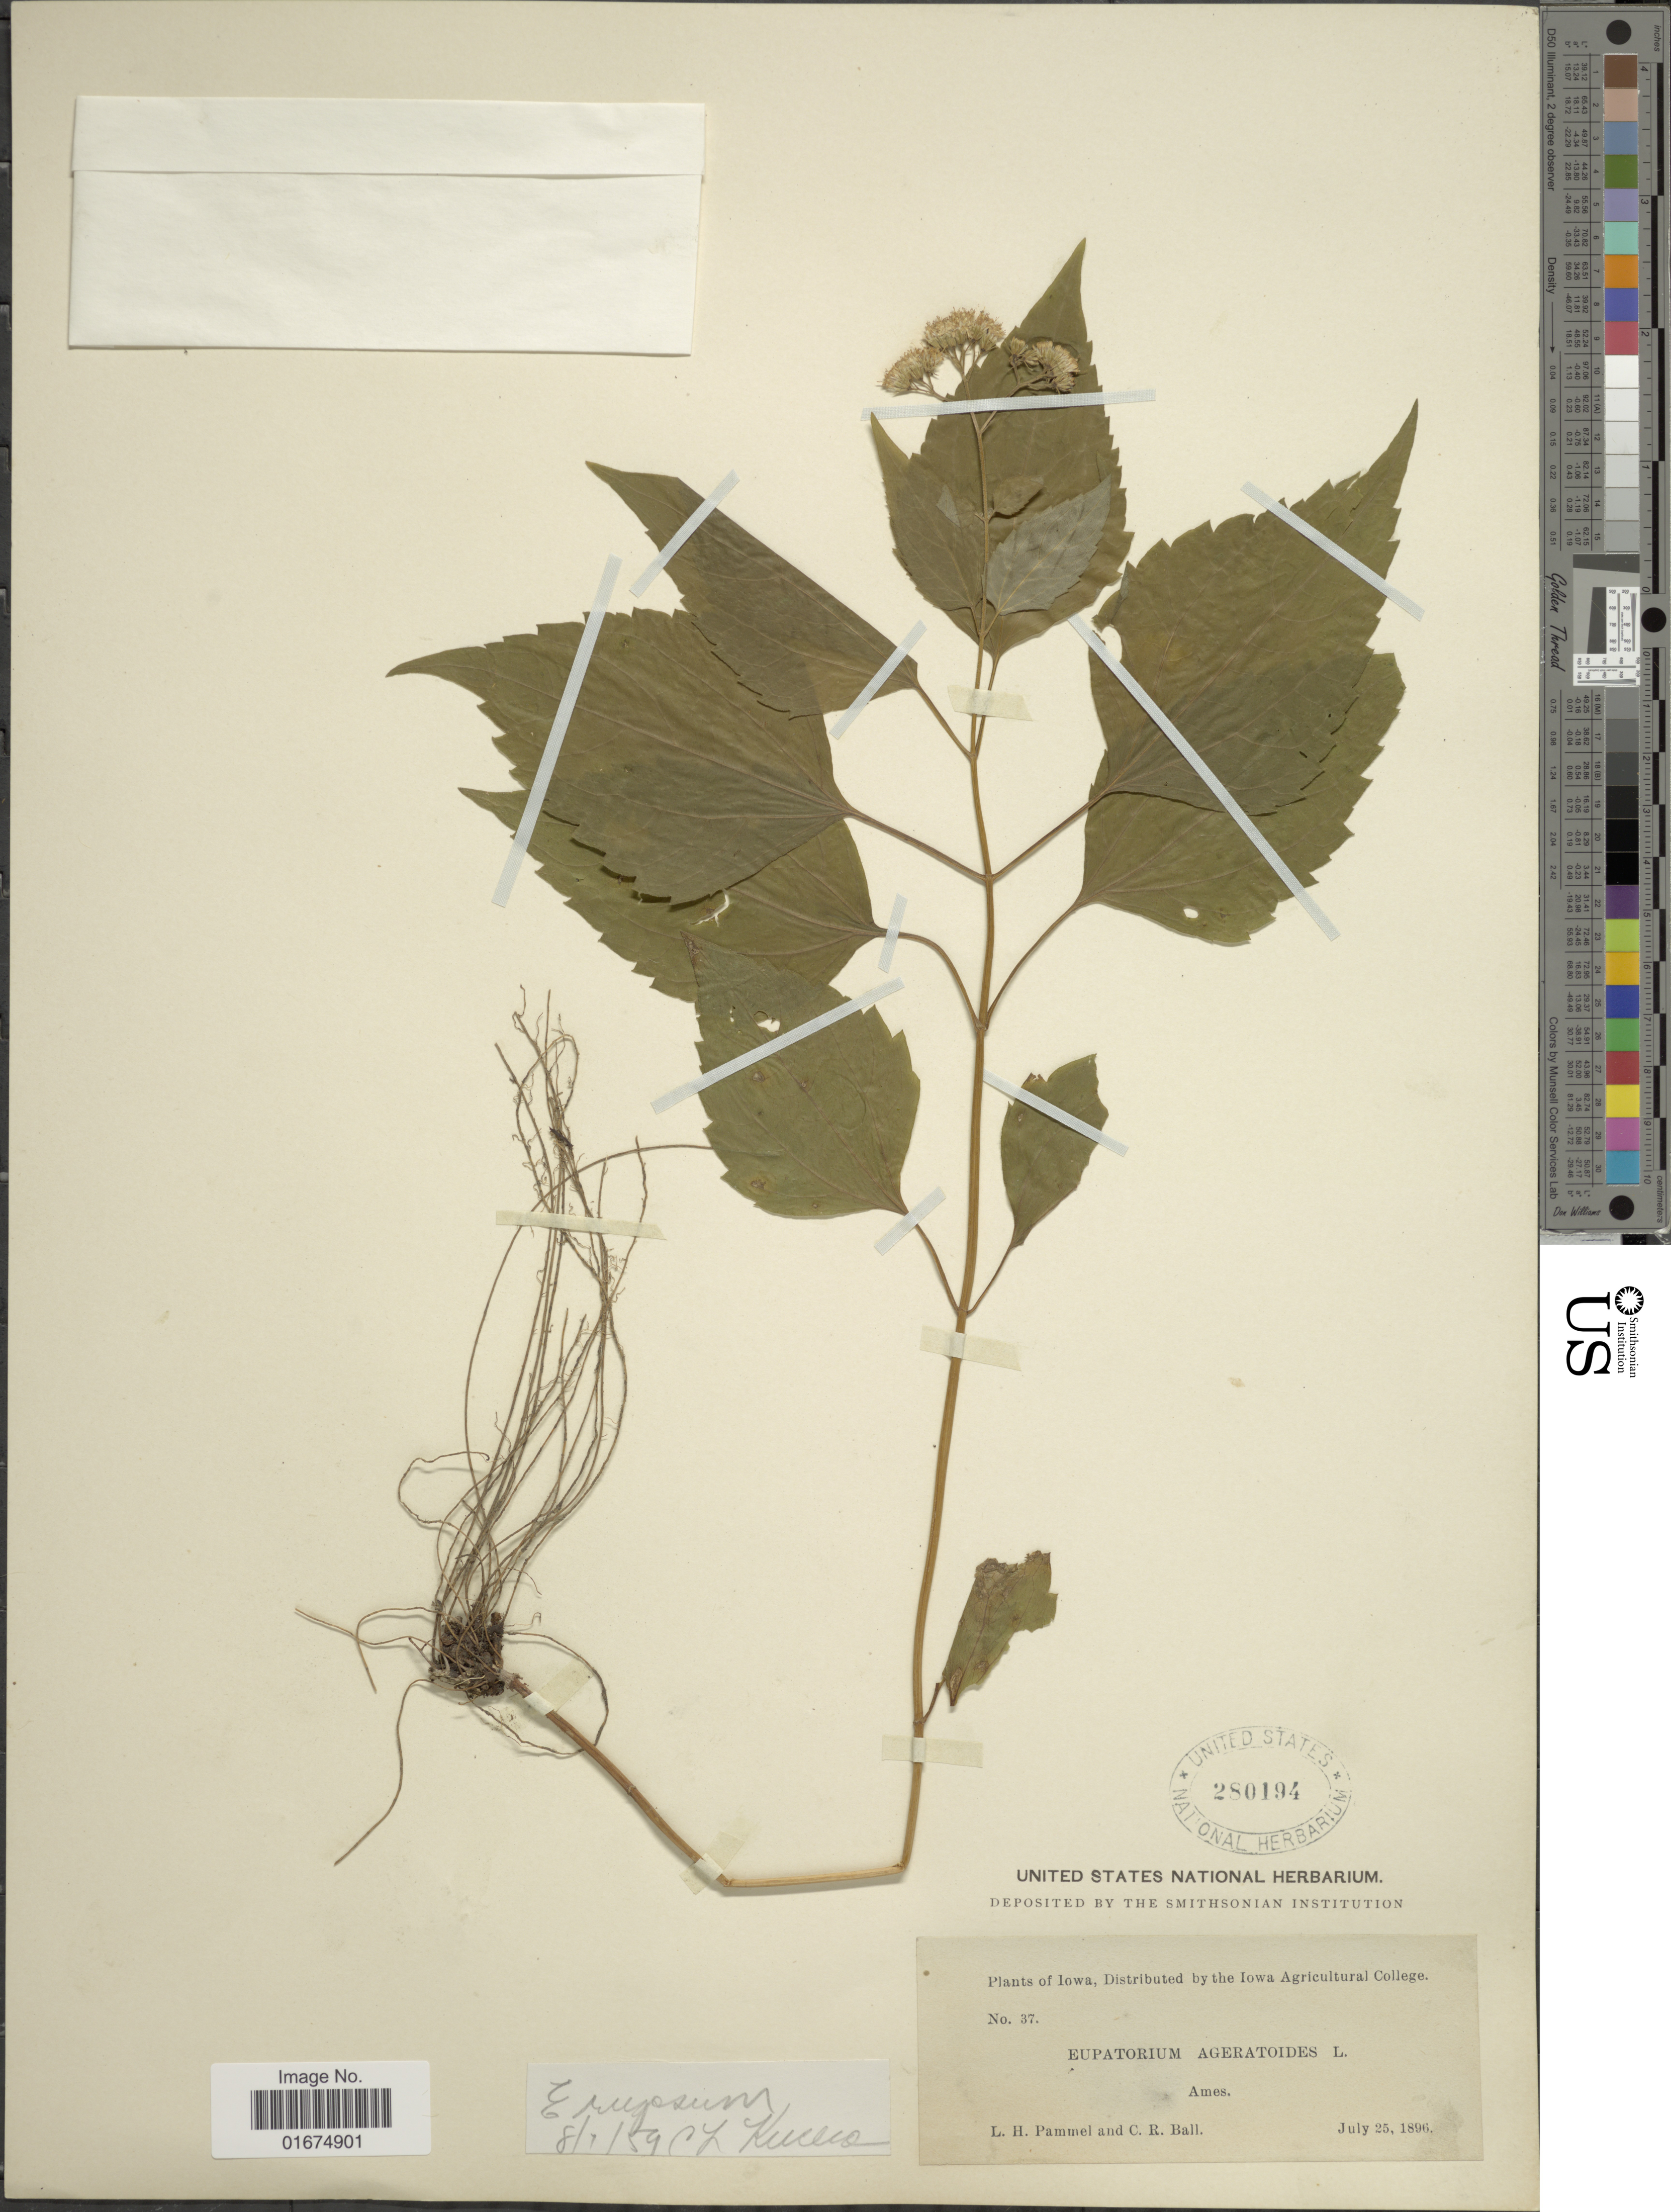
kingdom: Plantae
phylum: Tracheophyta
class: Magnoliopsida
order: Asterales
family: Asteraceae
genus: Ageratina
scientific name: Ageratina altissima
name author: (L.) R.M. King & H. Rob.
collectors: L. Pammel & C. R. Ball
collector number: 37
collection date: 1896-07-25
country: United States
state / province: Iowa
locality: Ames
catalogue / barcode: US 280194